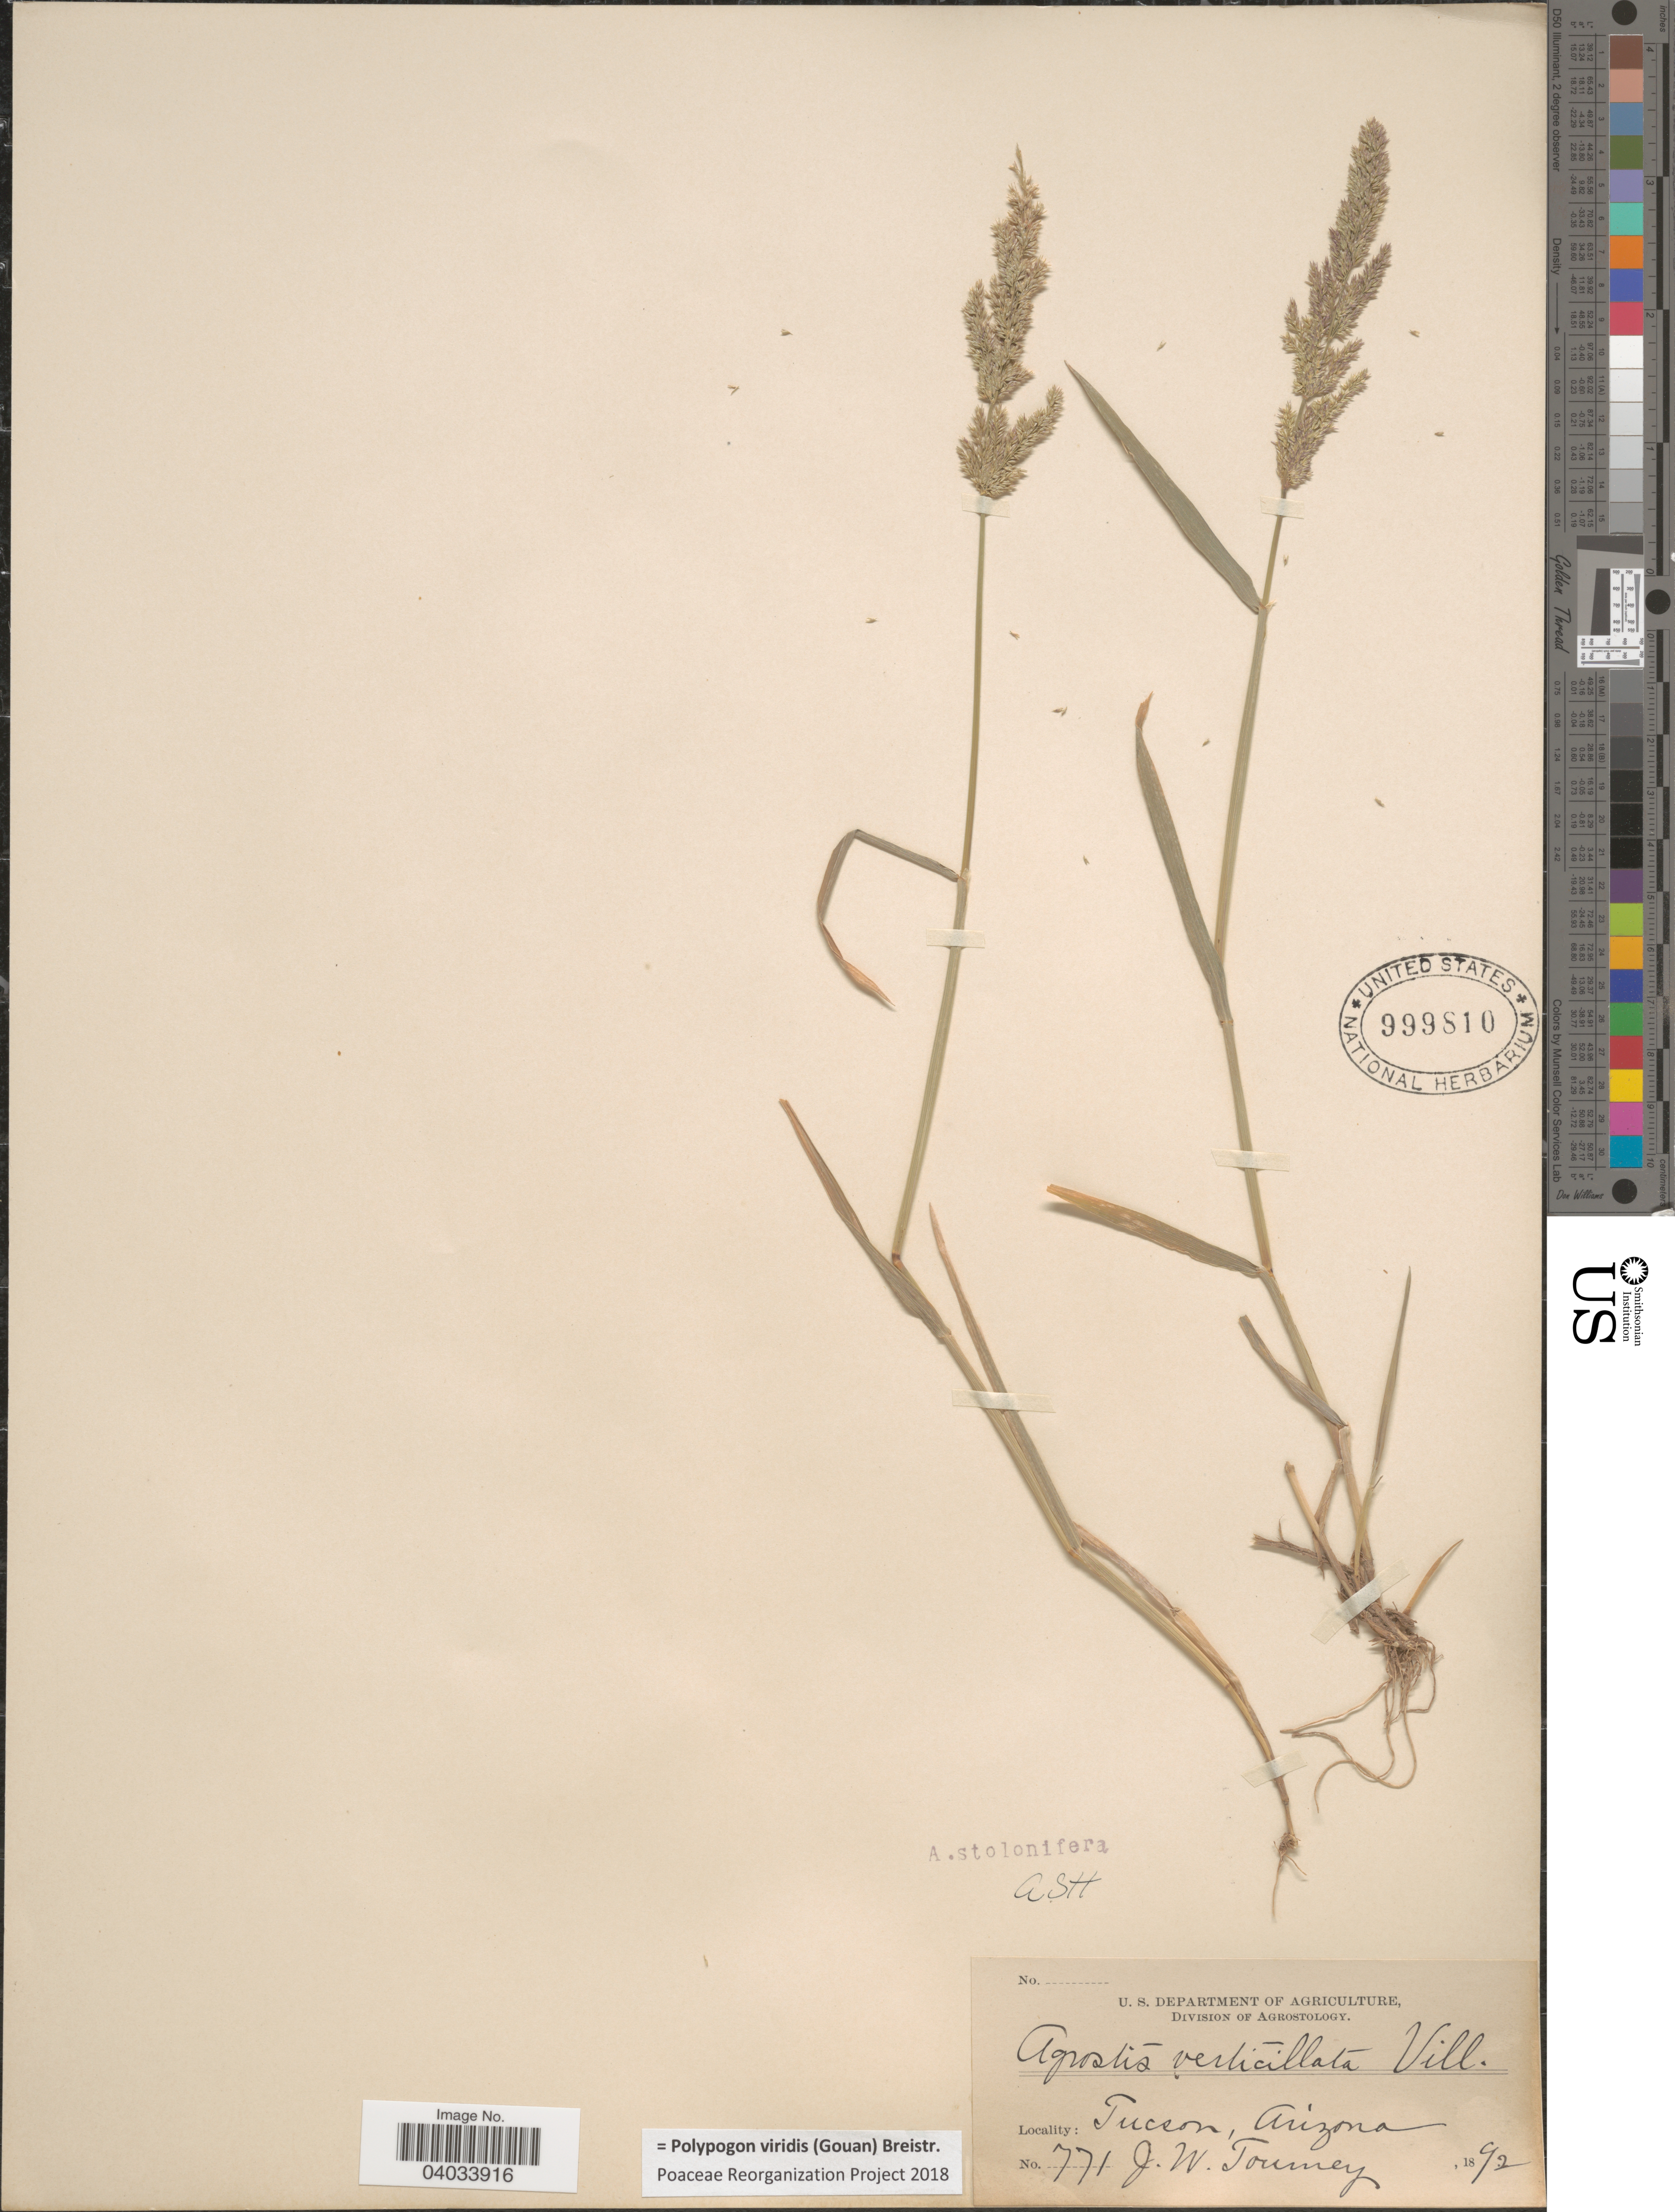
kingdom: Plantae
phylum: Tracheophyta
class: Liliopsida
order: Poales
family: Poaceae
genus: Polypogon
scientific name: Polypogon viridis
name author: (Gouan) Breistroffer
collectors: J. W. Toumey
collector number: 771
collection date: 1892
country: United States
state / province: Arizona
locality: Tucson.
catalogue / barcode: US 999810